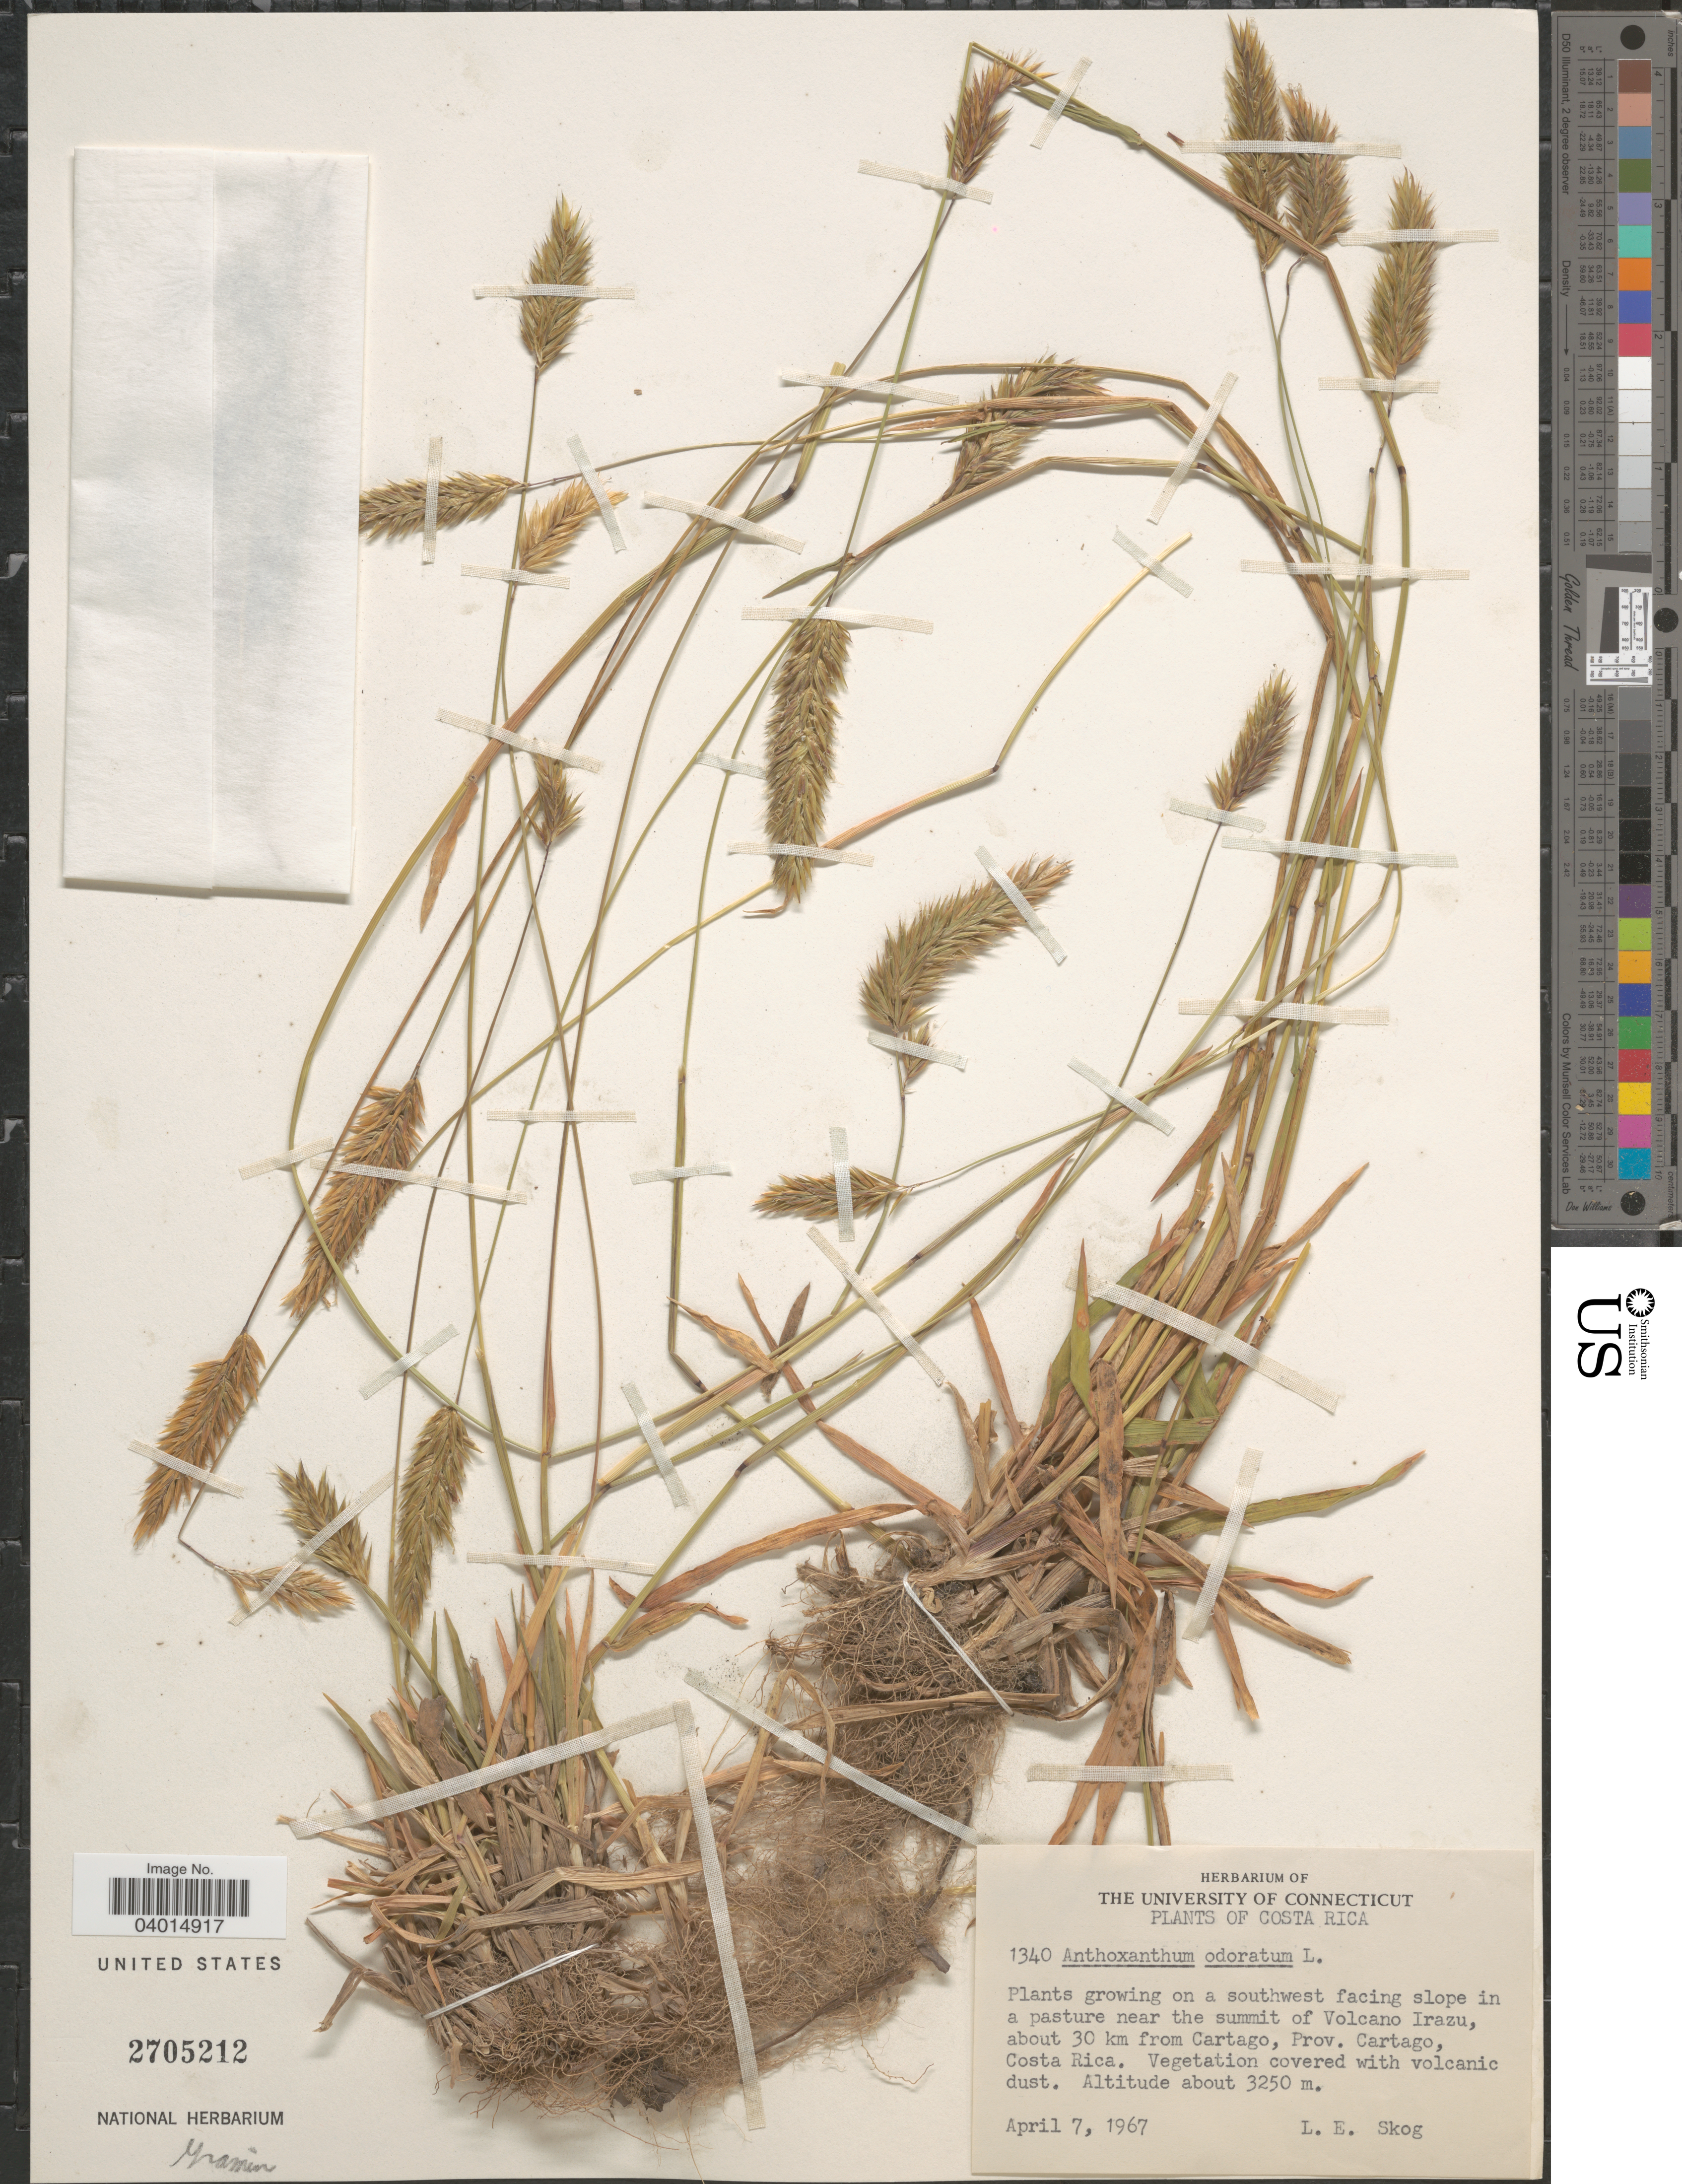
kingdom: Plantae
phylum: Tracheophyta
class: Liliopsida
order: Poales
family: Poaceae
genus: Anthoxanthum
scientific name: Anthoxanthum odoratum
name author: L.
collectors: L. E. Skog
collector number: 1340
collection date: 1967-04-07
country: Costa Rica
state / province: Cartago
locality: On a southwest facing slope in a pasture near the summit of Volcano Irazu, about 30 km from Cartago.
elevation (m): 3250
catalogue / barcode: US 2705212